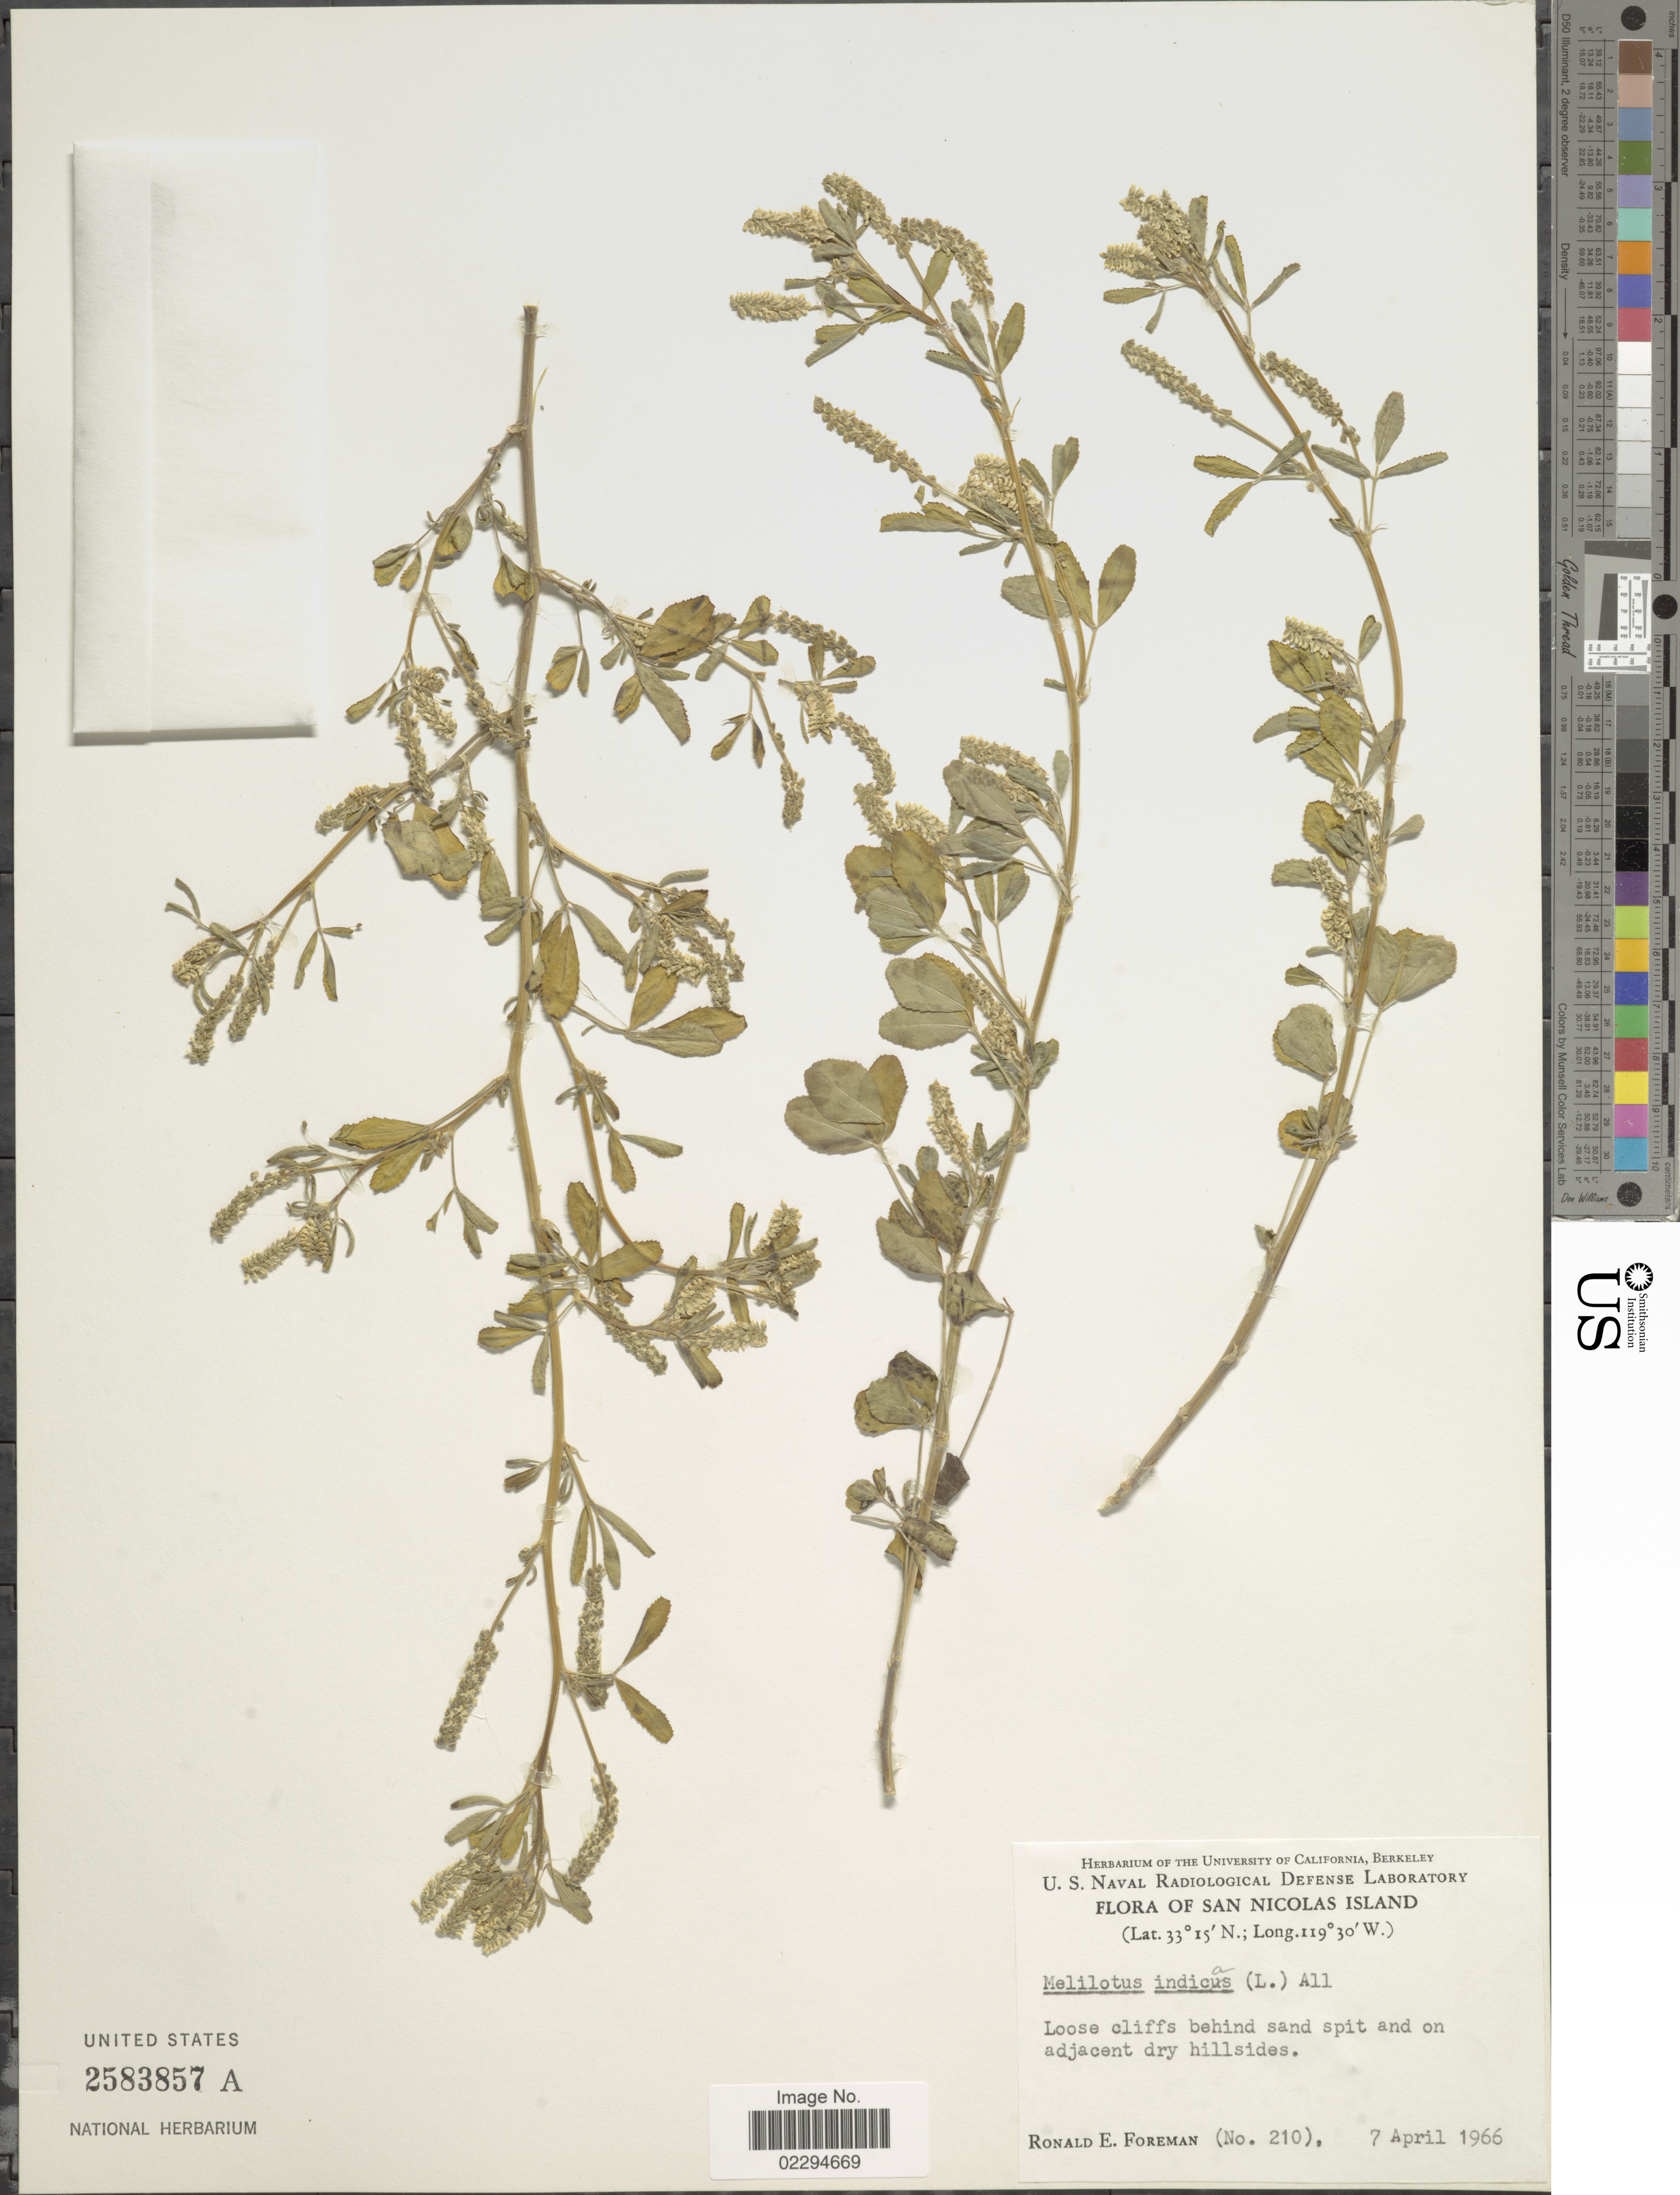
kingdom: Plantae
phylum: Tracheophyta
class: Magnoliopsida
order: Fabales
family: Fabaceae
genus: Melilotus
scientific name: Melilotus indicus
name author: (L.) All.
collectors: R. Foreman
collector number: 210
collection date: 1966-04-07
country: United States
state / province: California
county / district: Ventura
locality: San Nicolas Island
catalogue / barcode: US 2583857A